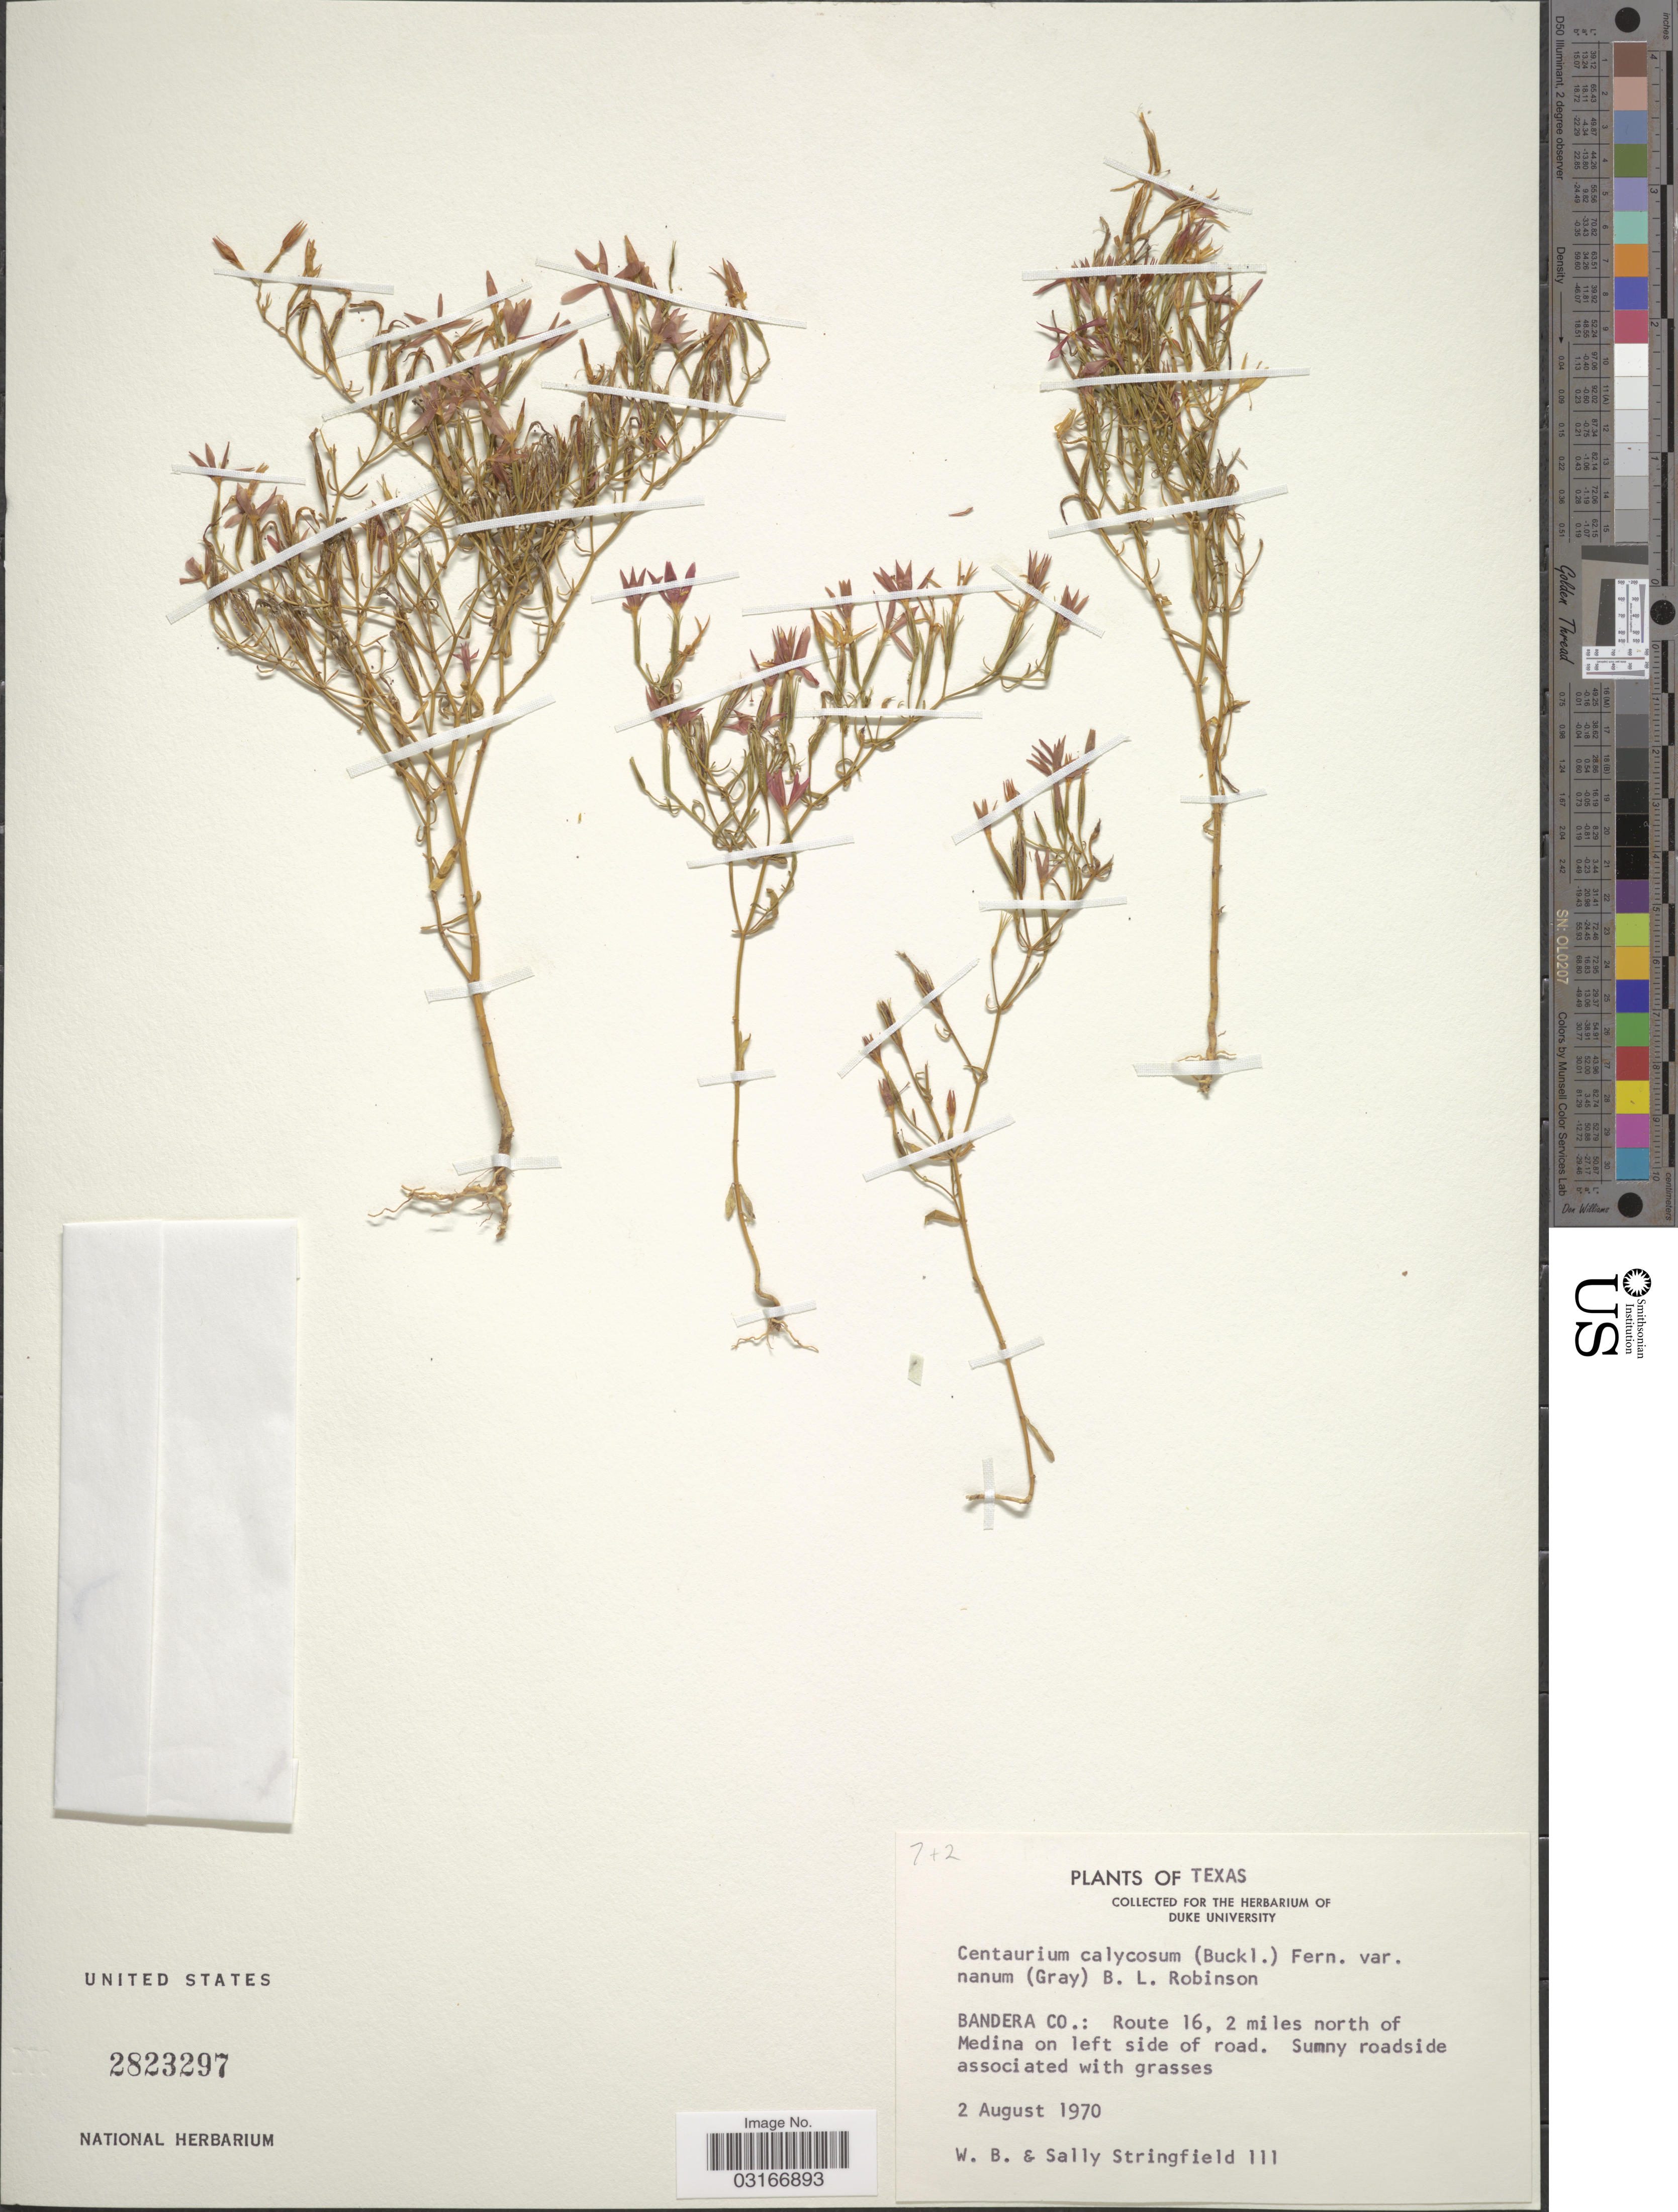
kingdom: Plantae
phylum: Tracheophyta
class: Magnoliopsida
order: Gentianales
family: Gentianaceae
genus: Centaurium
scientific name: Centaurium calycosum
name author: (Buckley) Buckley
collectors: W. Stringfield & S. Stringfield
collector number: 111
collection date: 1970-08-02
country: United States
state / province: Texas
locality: Bandera Co.: Route 16, 2 miles north of Medina on left side of road.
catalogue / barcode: US 2823297